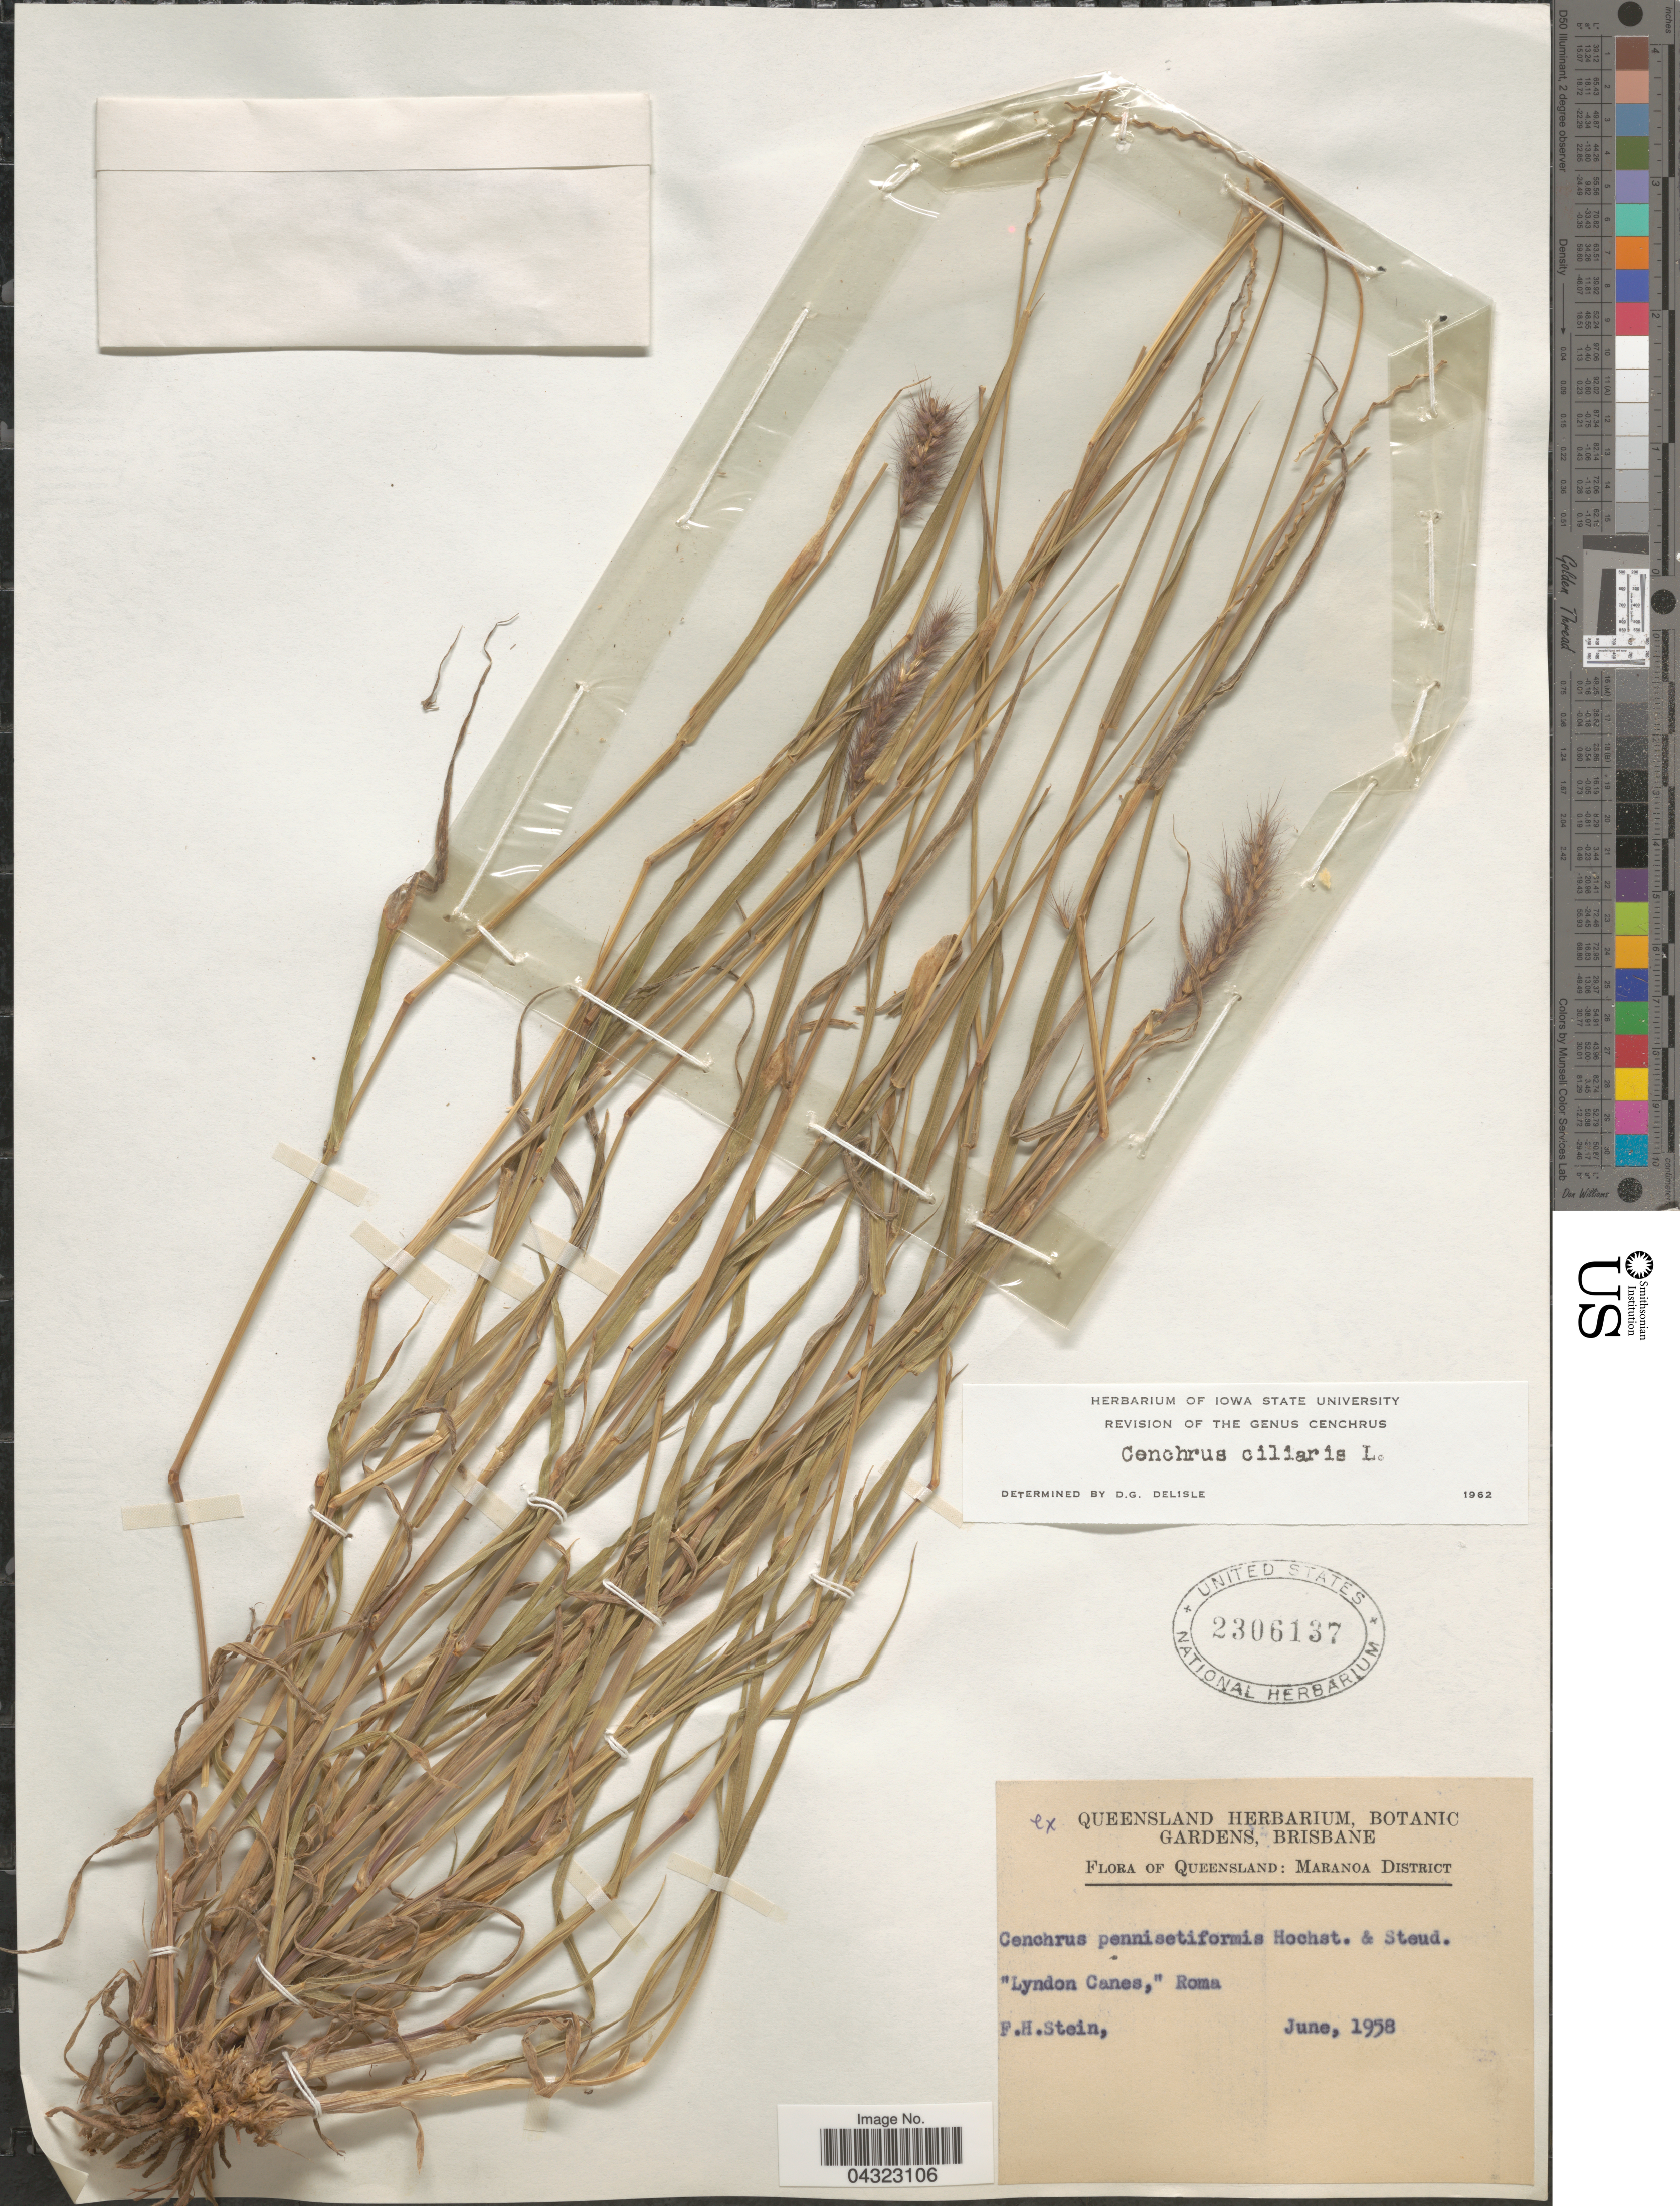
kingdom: Plantae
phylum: Tracheophyta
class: Liliopsida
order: Poales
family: Poaceae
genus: Cenchrus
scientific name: Cenchrus pennisetiformis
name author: Hochst. & Steud. ex Steud.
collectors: F. Stein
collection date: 1958-06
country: Australia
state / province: Queensland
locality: Maranoa District. "Lyndon Canes," Roma.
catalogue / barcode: US 2306137